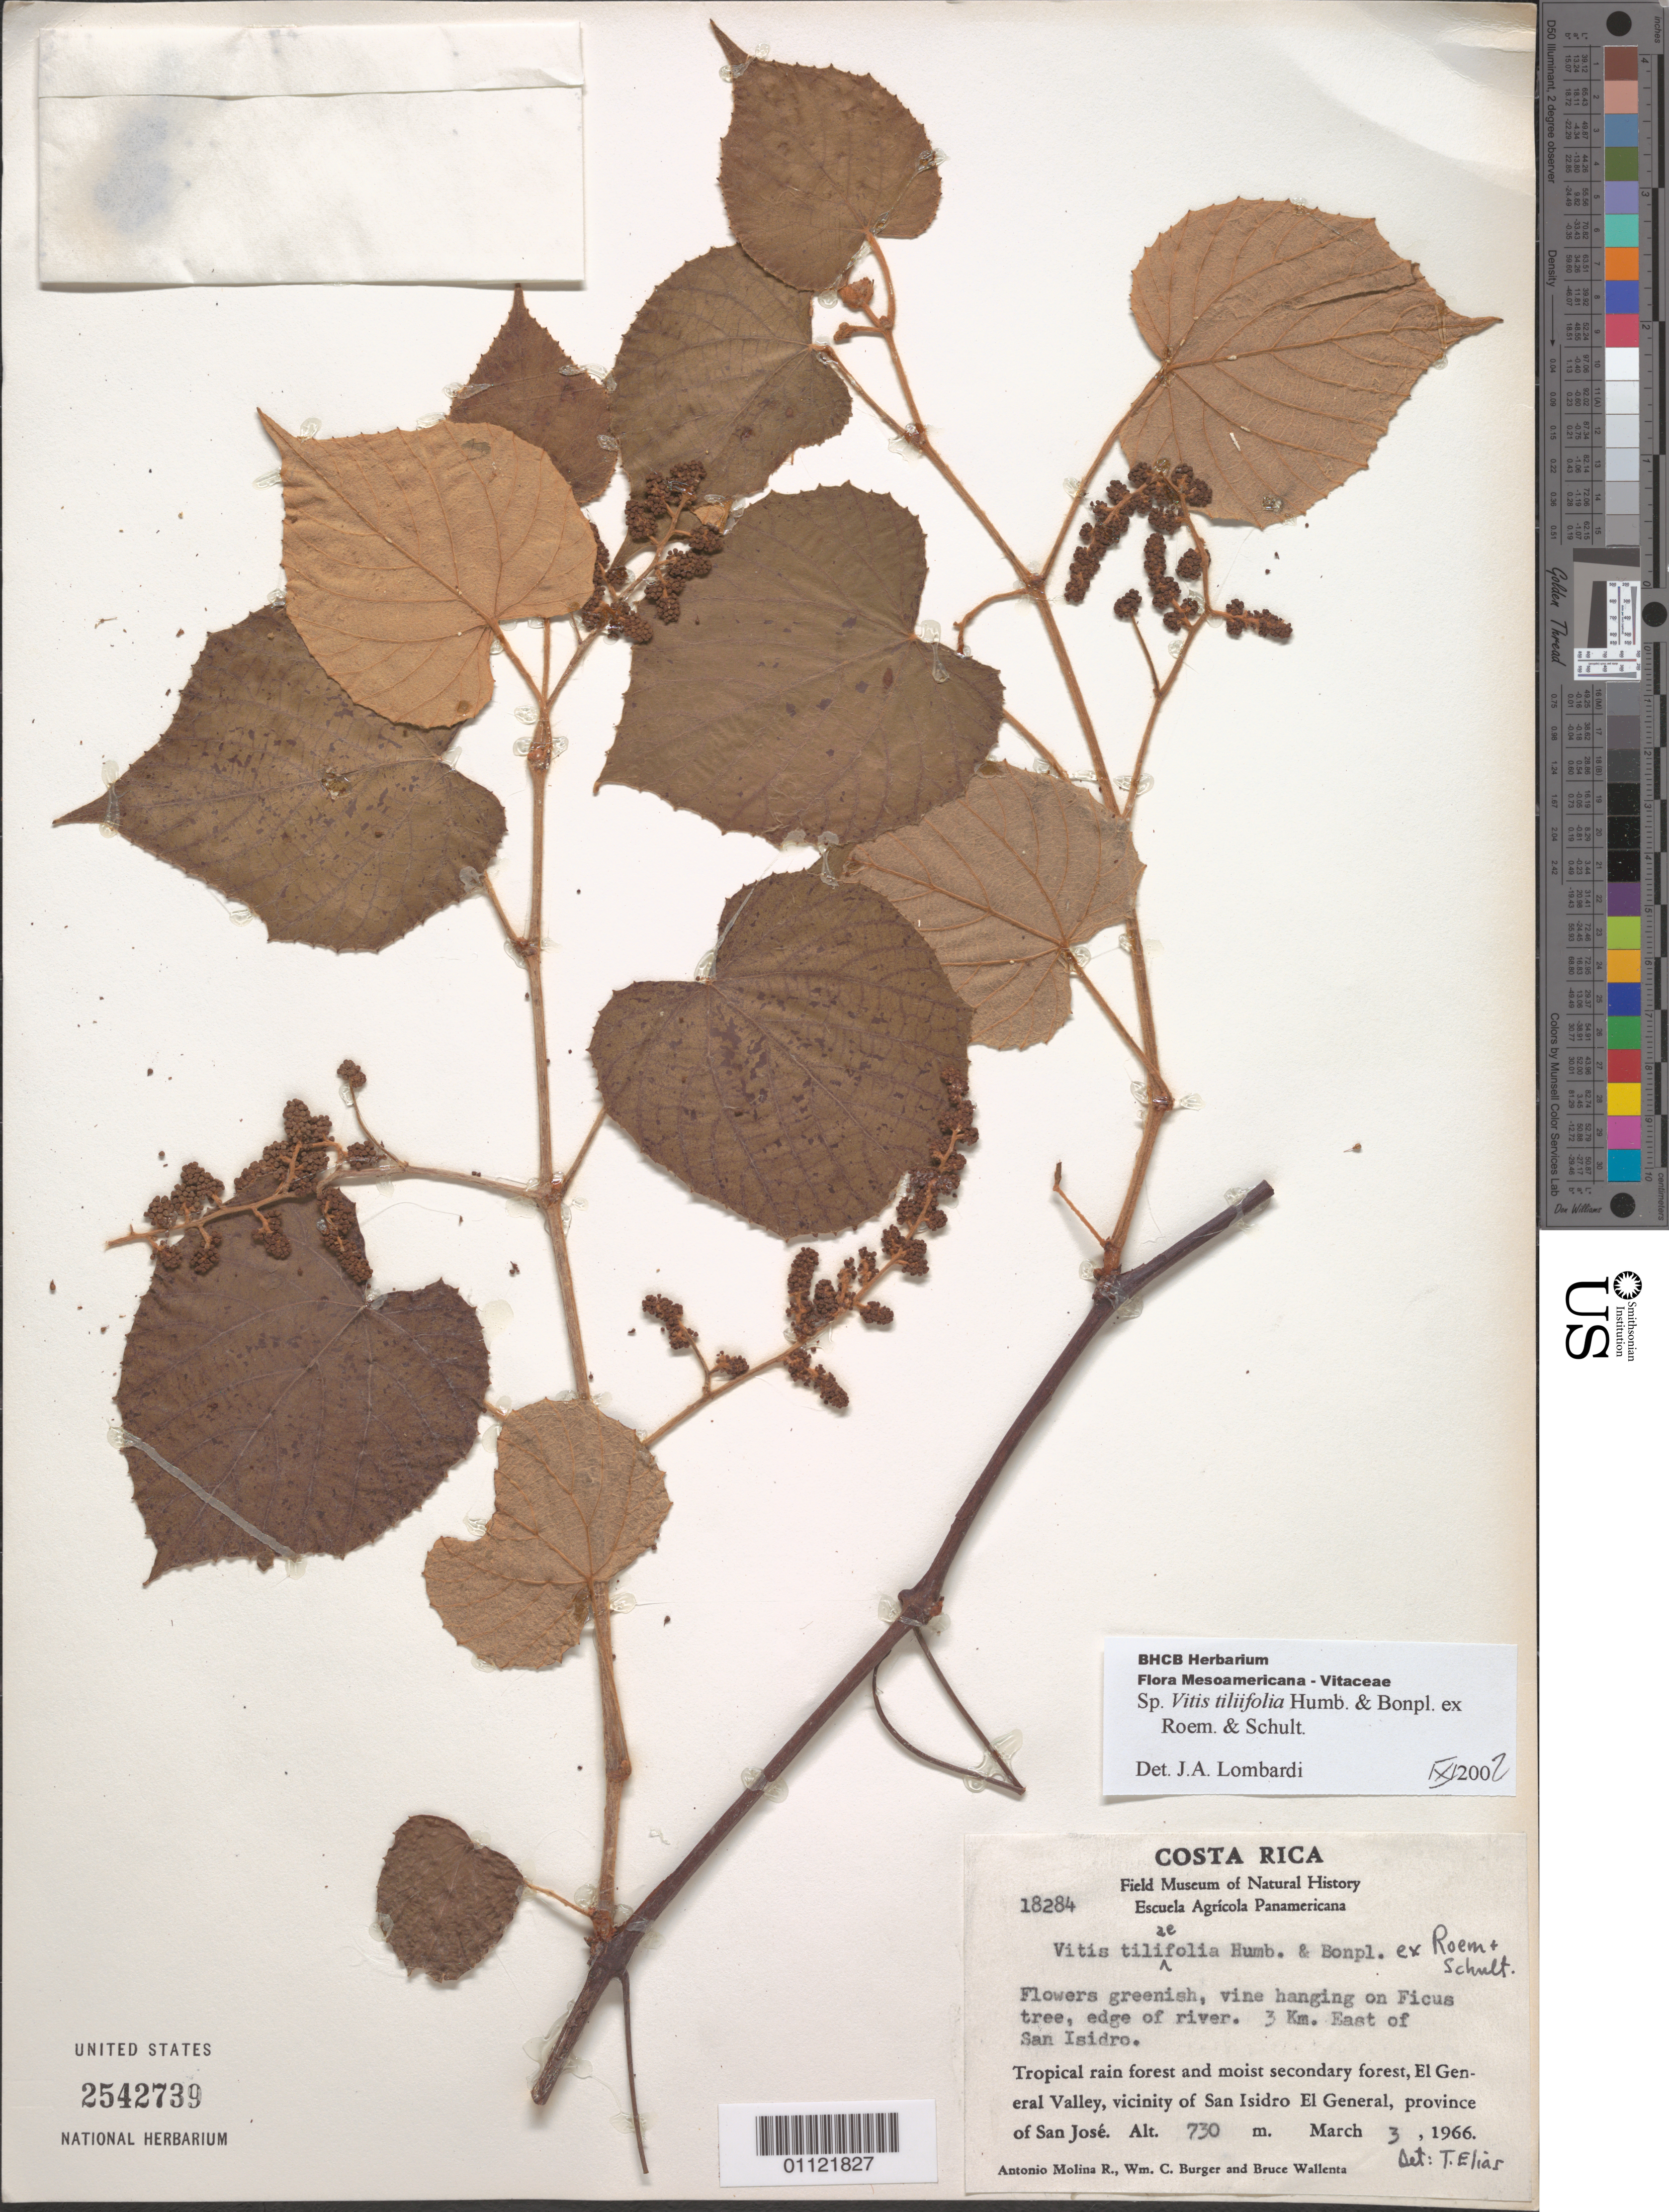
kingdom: Plantae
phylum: Tracheophyta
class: Magnoliopsida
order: Vitales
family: Vitaceae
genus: Vitis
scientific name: Vitis tiliifolia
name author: Humb. & Bonpl. ex Schult.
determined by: Elias, Thomas S.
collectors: A. Molina R.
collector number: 18284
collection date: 1966-03-03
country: Costa Rica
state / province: San José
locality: Edge of river. 3 km. East of San Isidro. El General Valley, vicinity of San Isidro El General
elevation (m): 730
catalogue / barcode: US 2542739